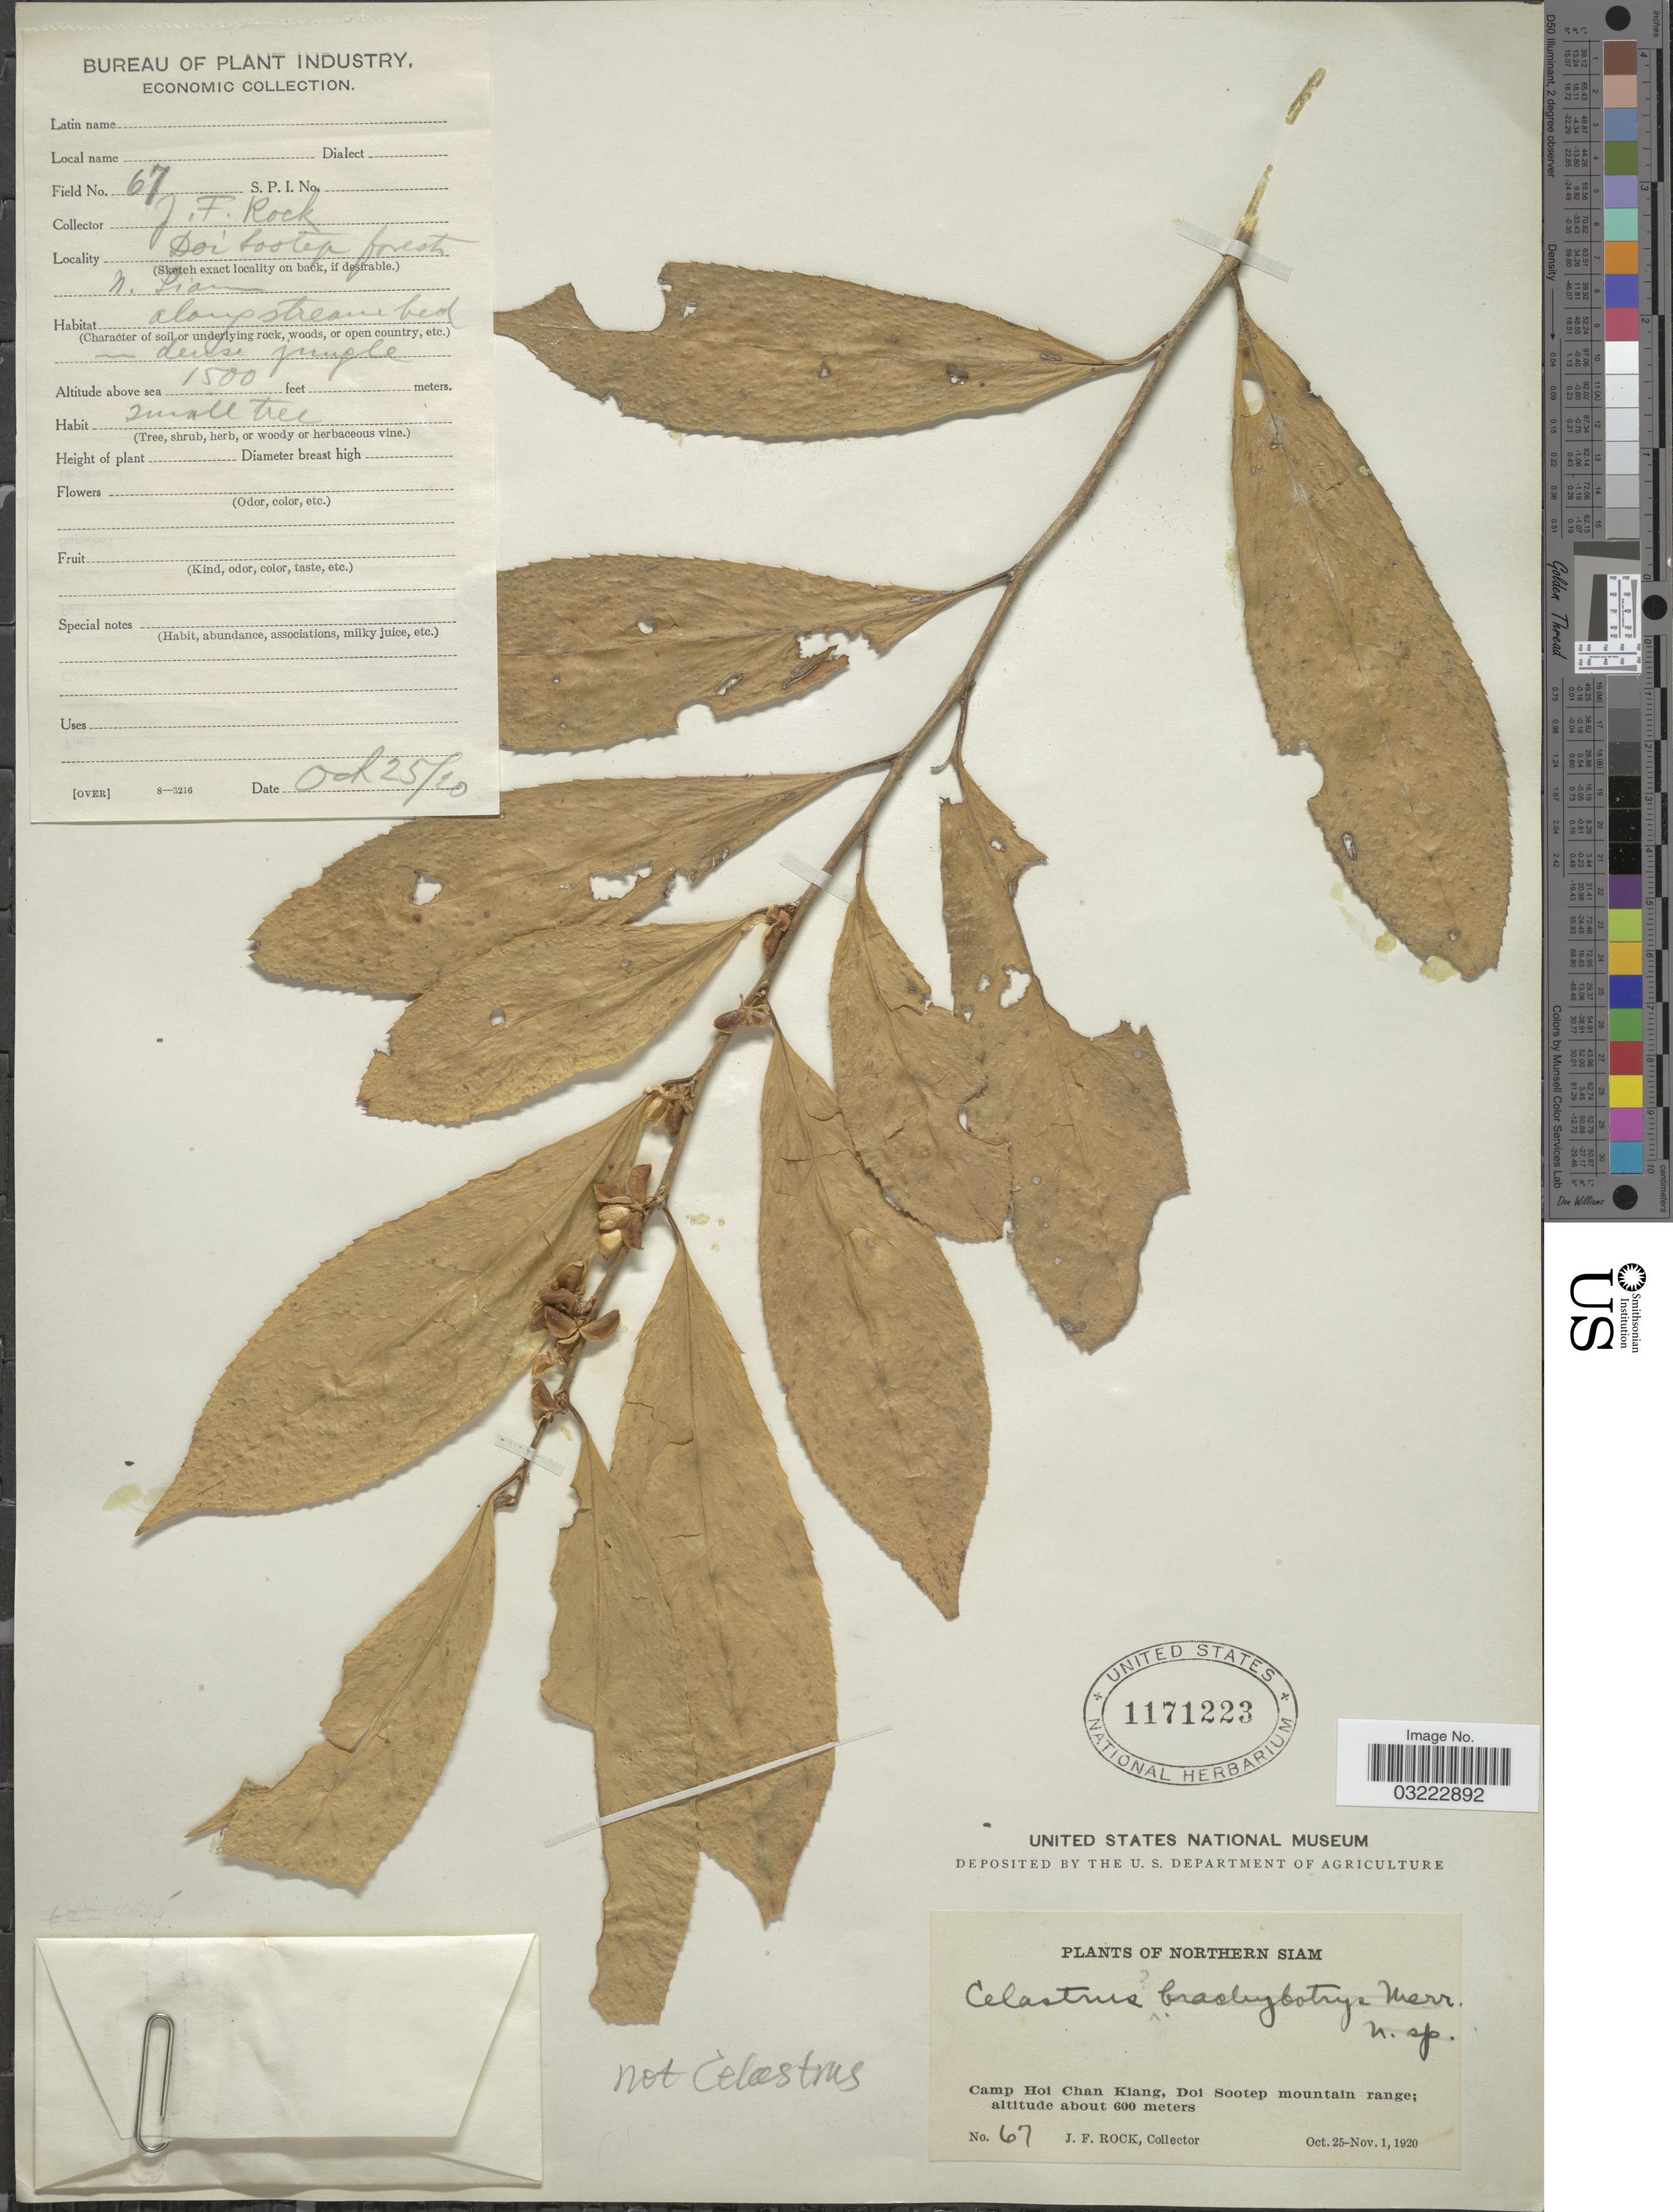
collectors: J. Rock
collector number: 67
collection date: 1920-10-25/1920-11-01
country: Thailand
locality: Northern Siam. Camp Hoi Chan Kiang, Doi Sootep mountain range.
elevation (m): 600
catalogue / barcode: US 1171223